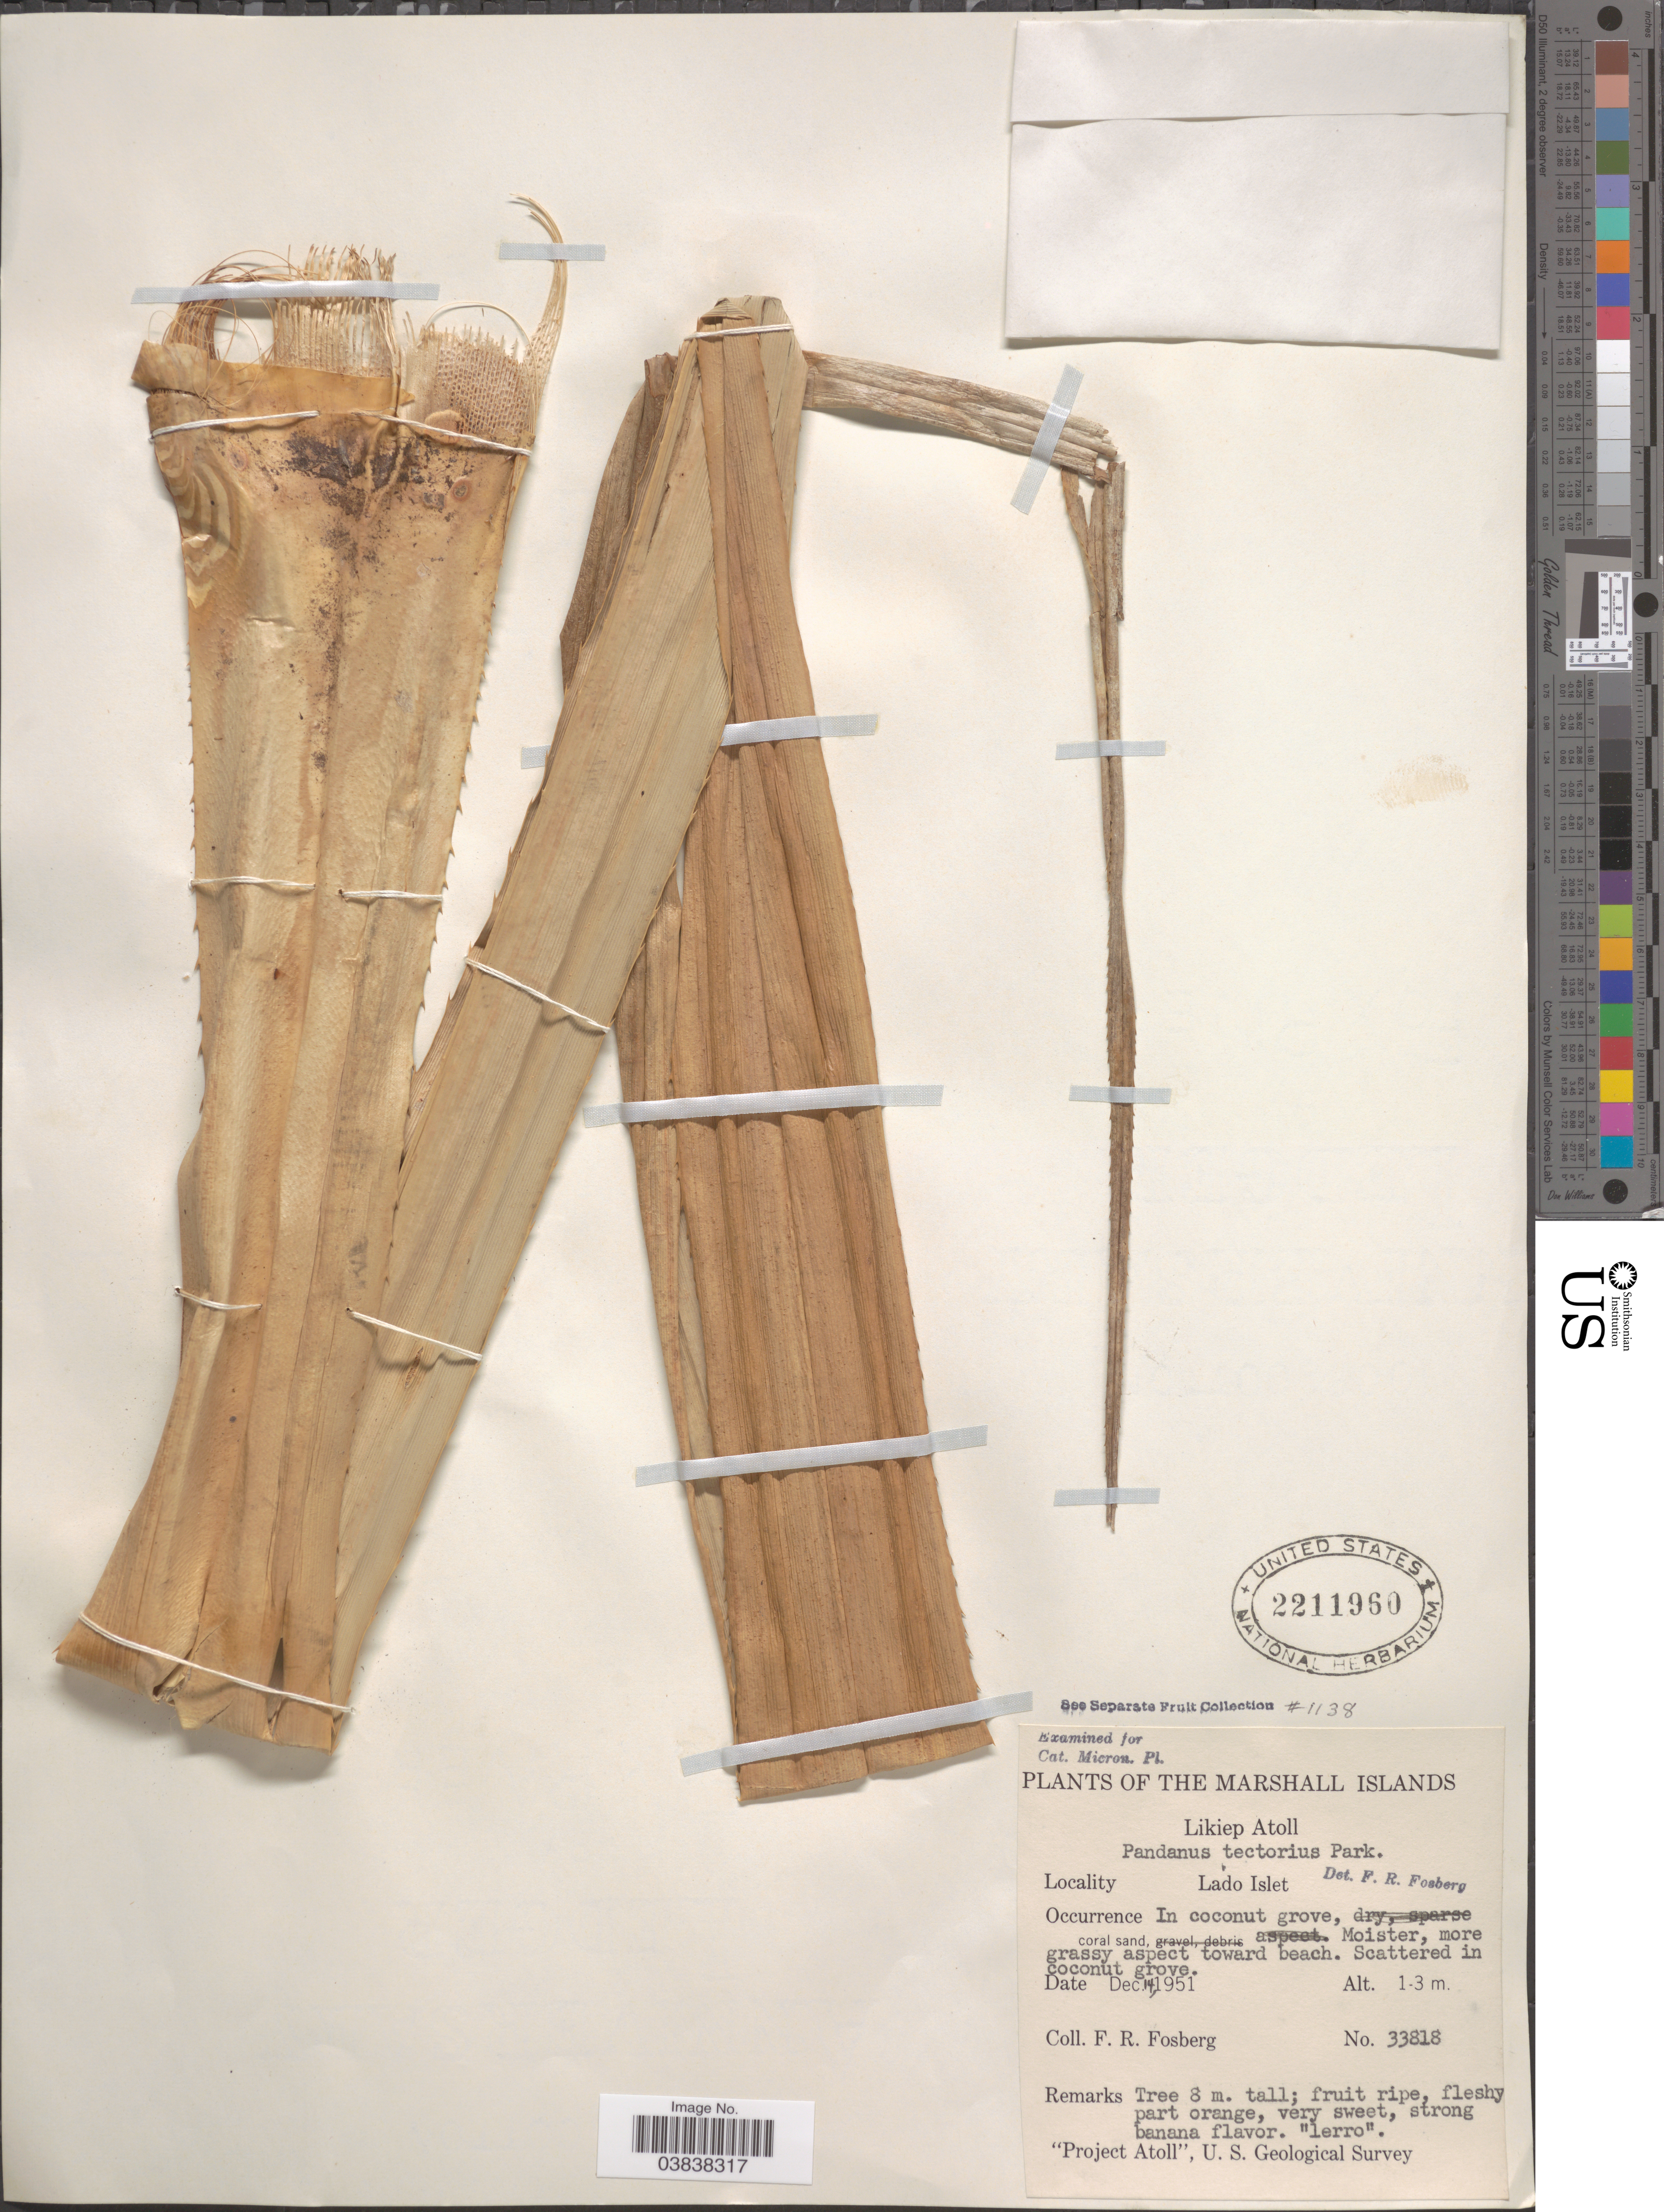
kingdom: Plantae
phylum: Tracheophyta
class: Liliopsida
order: Pandanales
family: Pandanaceae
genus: Pandanus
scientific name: Pandanus pulposus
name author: (Warb.) Martelli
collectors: F. R. Fosberg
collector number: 33818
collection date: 1951-12-14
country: Marshall Islands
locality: Liekiep Atoll. Lado Islet.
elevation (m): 1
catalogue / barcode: US 2211960